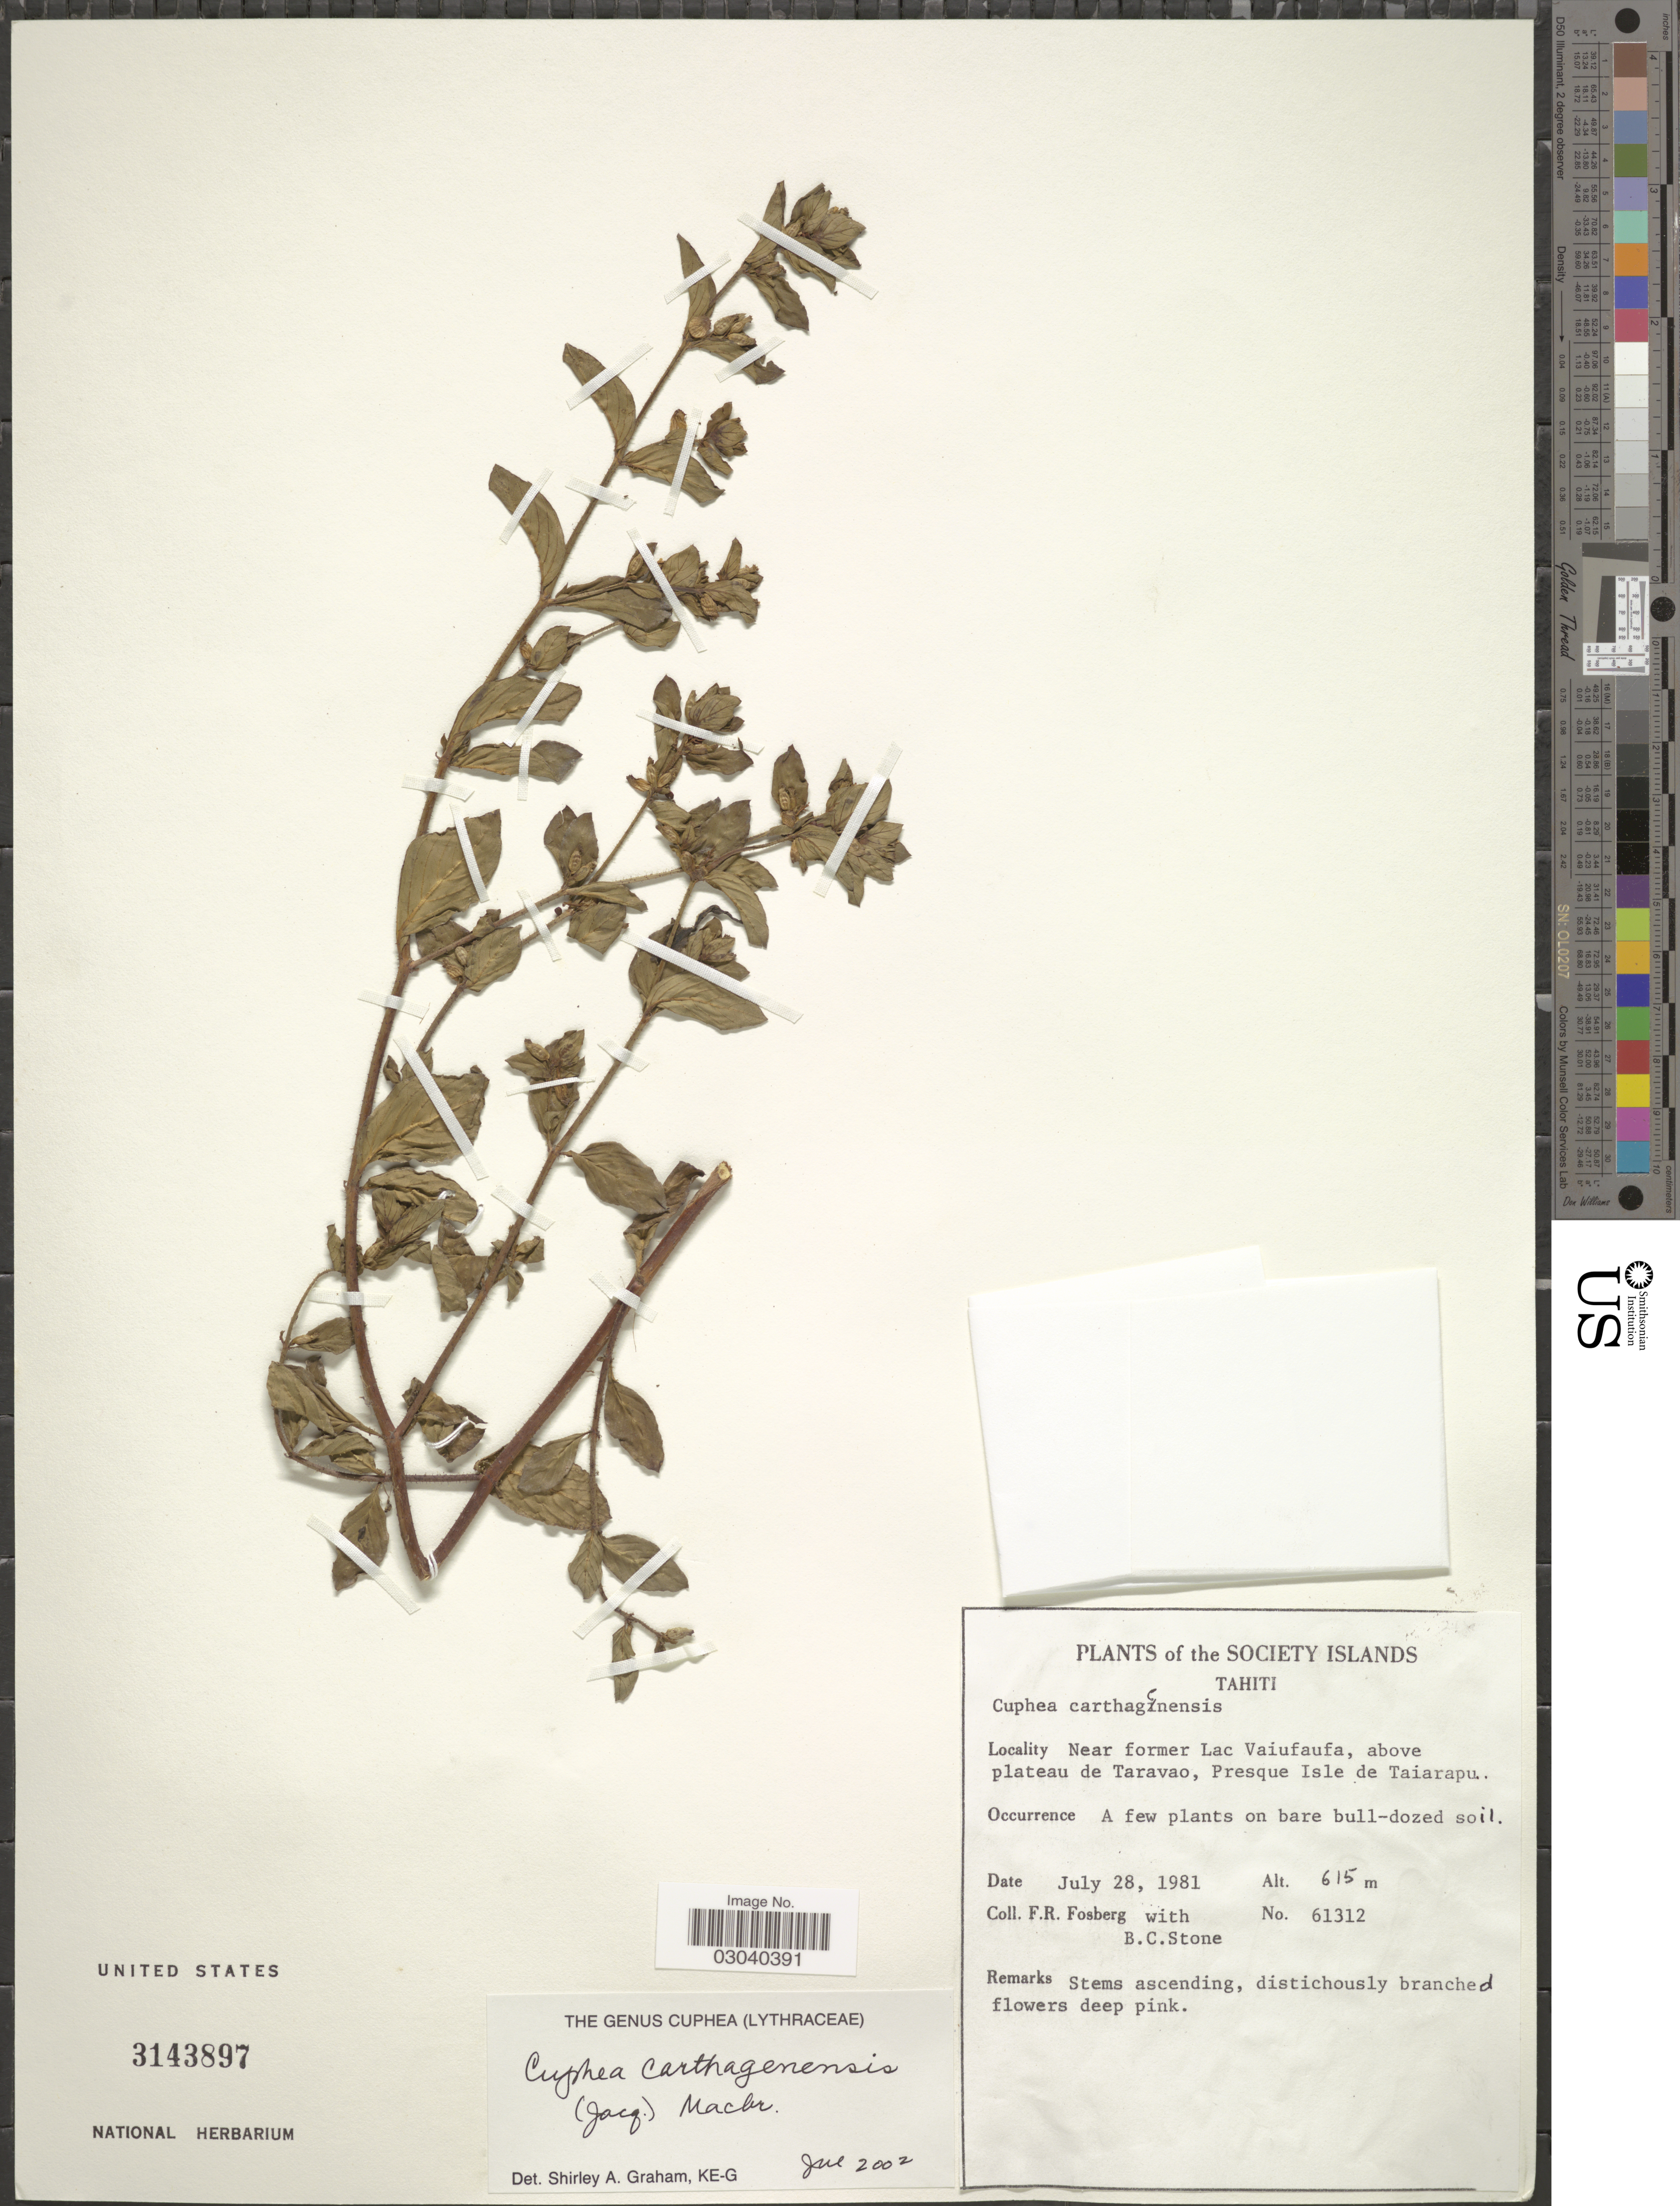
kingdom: Plantae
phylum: Tracheophyta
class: Magnoliopsida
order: Myrtales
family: Lythraceae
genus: Cuphea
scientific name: Cuphea carthagenensis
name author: (Jacq.) J.F. Macbr.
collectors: F. R. Fosberg & B. C. Stone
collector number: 61312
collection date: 1981-07-28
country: French Polynesia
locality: Society Islands. Tahiti. Near former Lac Vaiufaufa, above plateau de Taravao, Presque Isle de Taiarapu.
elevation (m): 615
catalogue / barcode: US 3143897